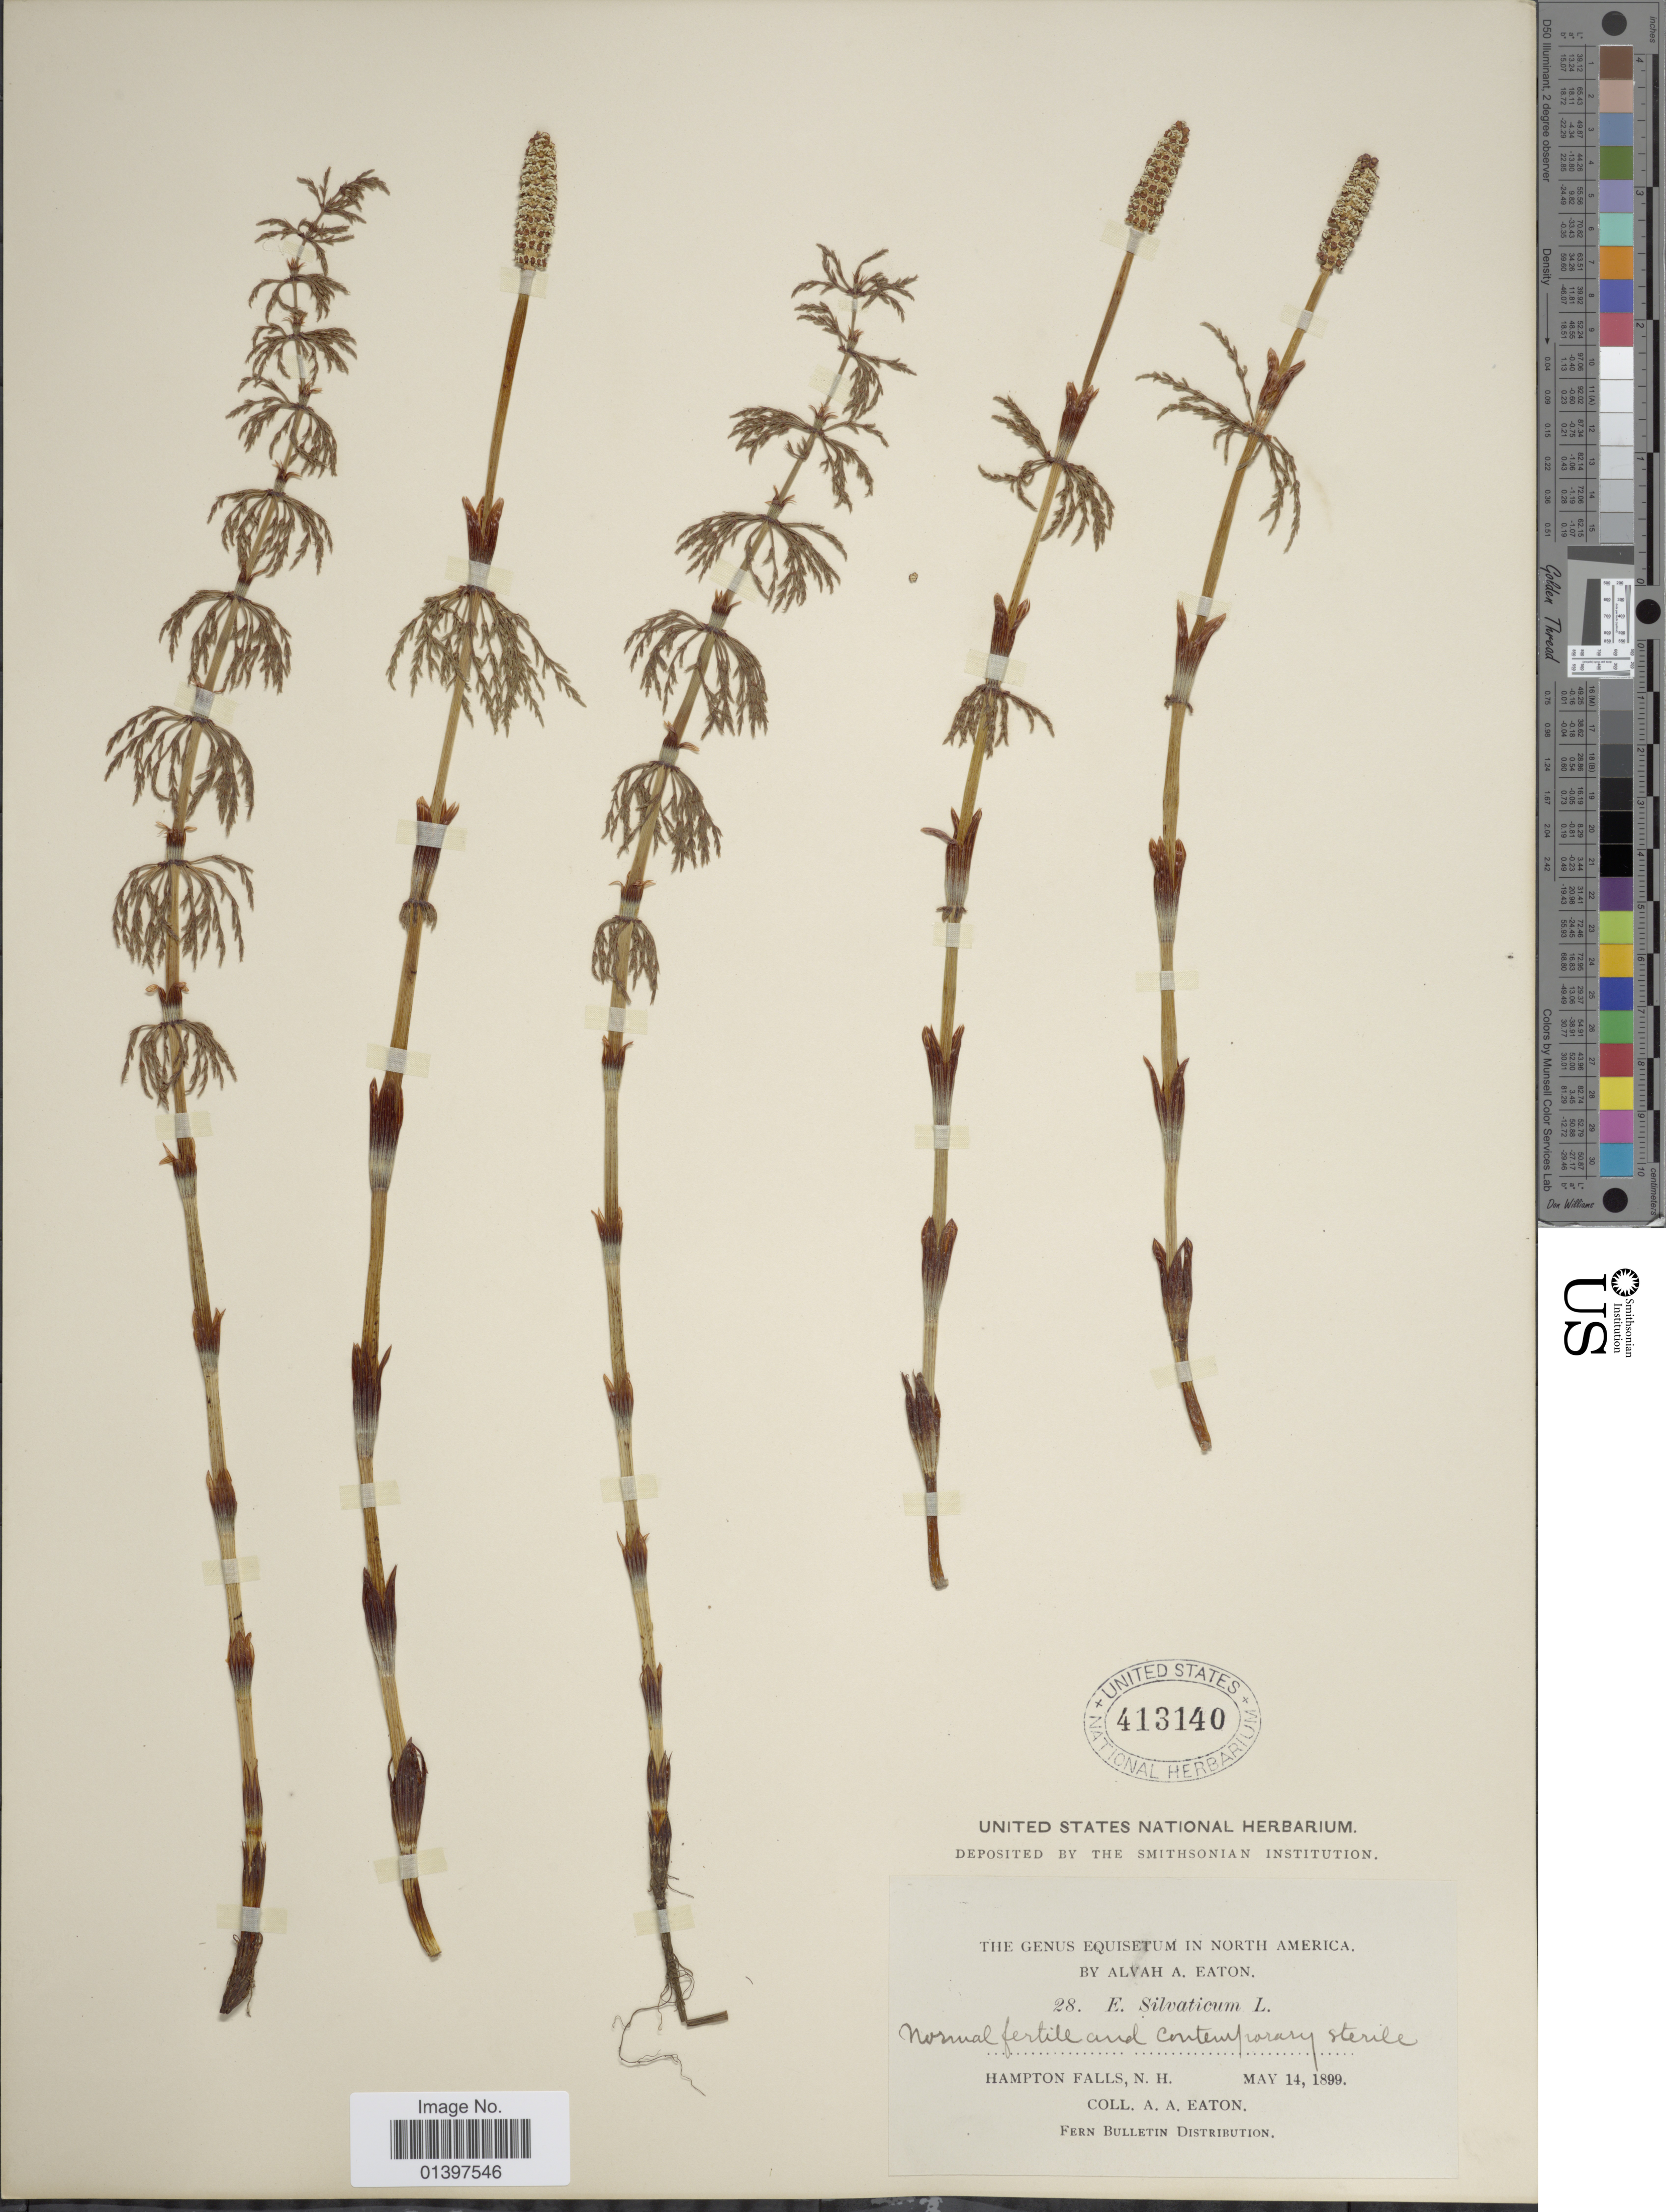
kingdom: Plantae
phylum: Tracheophyta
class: Polypodiopsida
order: Equisetales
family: Equisetaceae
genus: Equisetum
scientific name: Equisetum sylvaticum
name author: L.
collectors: A. A. Eaton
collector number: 28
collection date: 1899-05-14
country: United States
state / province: New Hampshire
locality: Hampton Falls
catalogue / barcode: US 413140